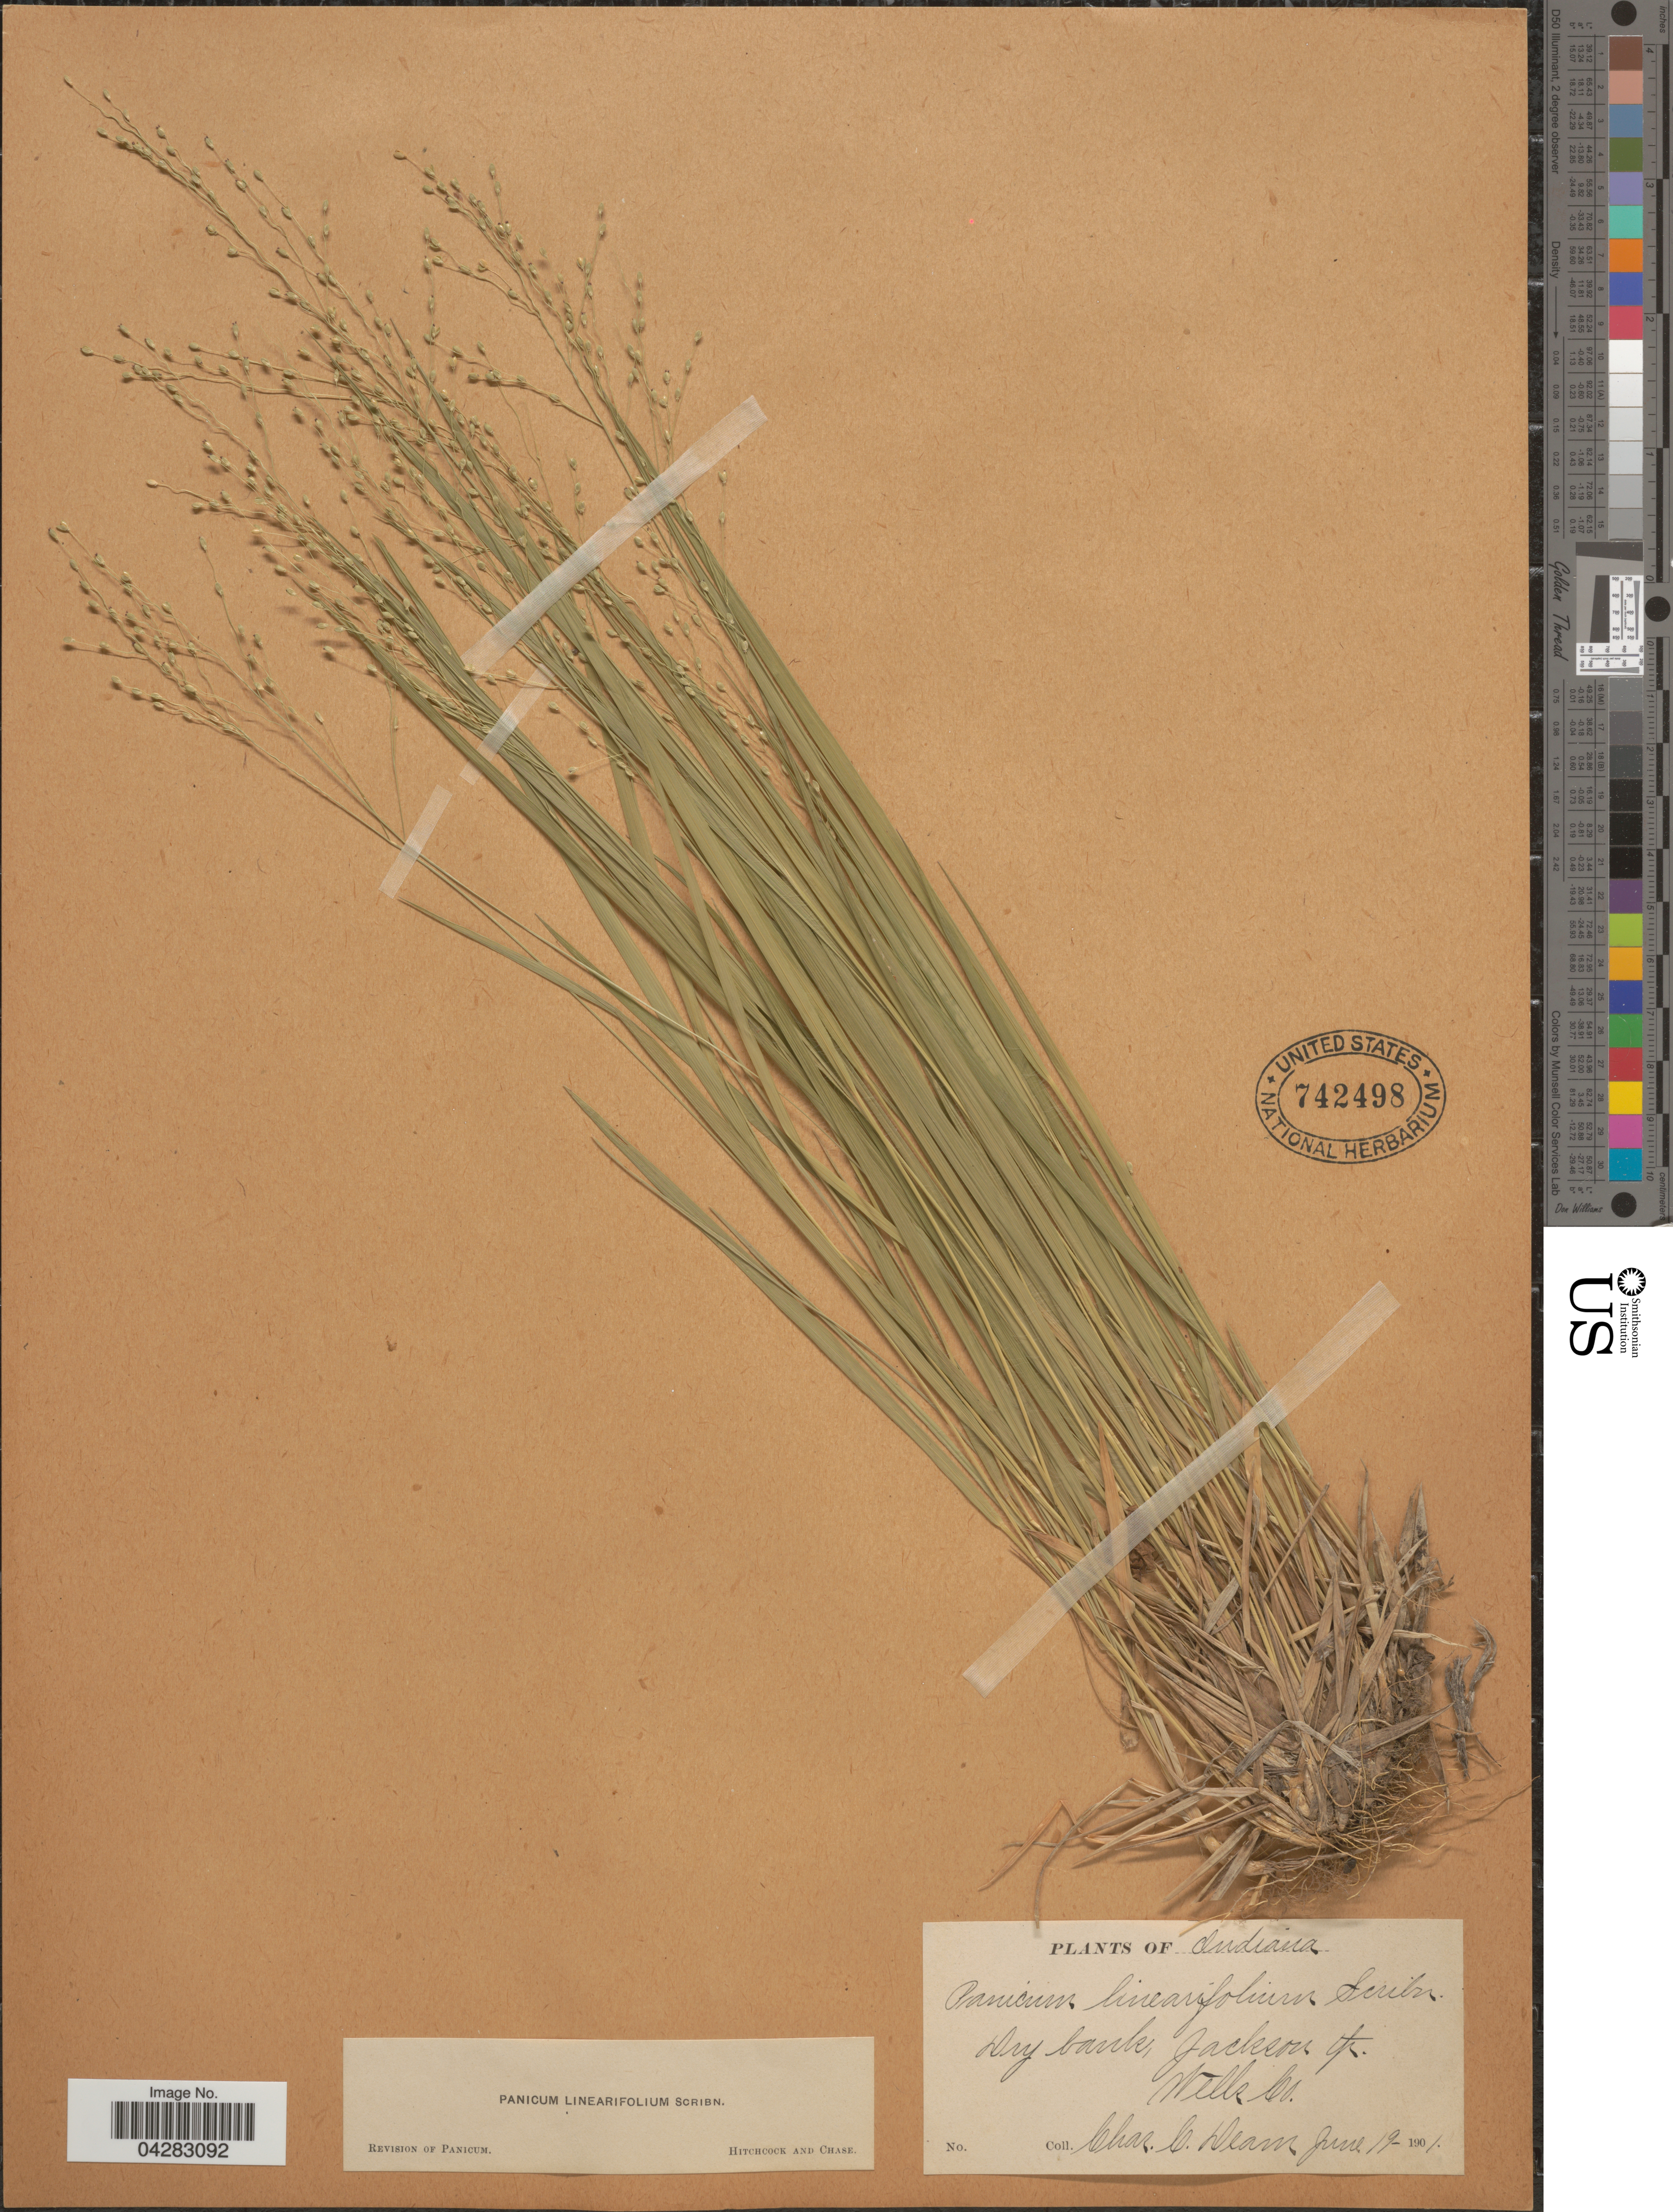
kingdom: Plantae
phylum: Tracheophyta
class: Liliopsida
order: Poales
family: Poaceae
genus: Dichanthelium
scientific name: Dichanthelium linearifolium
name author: (Scribn.) Gould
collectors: C. C. Deam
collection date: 1901-06-19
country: United States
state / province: Indiana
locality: Dry bank, Jackson tp. Wells Co.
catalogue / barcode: US 742498